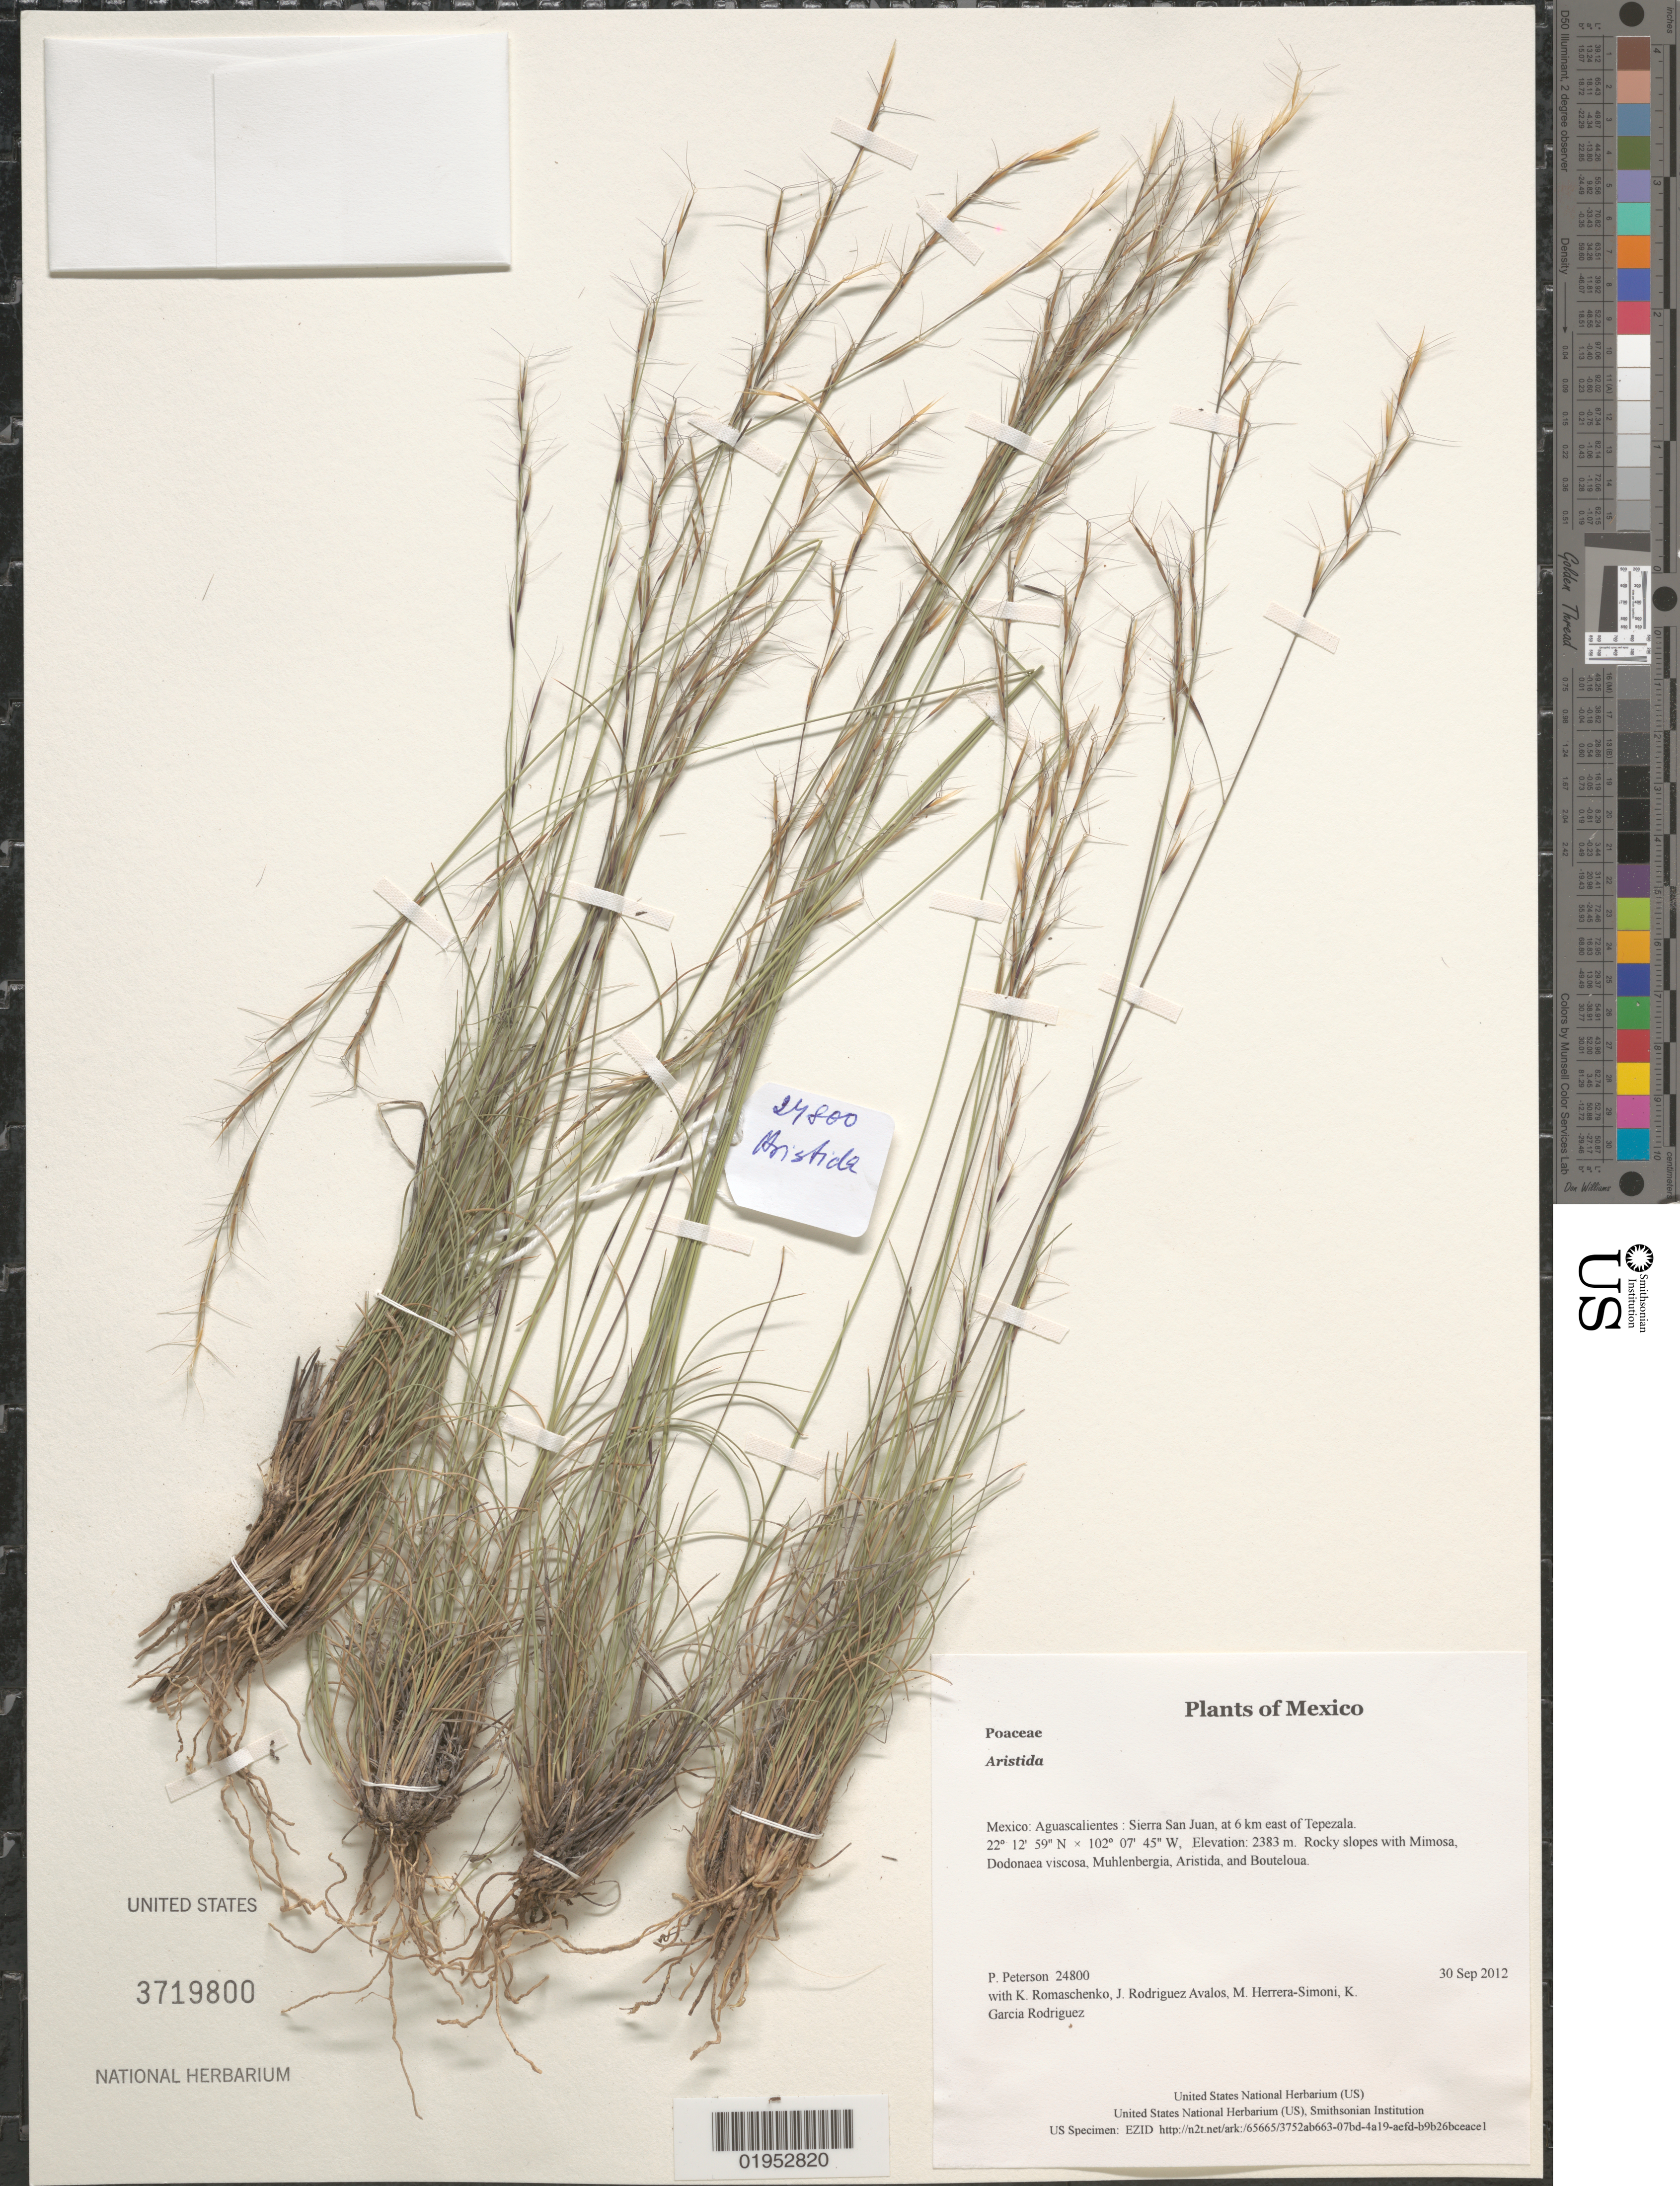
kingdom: Plantae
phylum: Tracheophyta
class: Liliopsida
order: Poales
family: Poaceae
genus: Aristida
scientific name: Aristida sp.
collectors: P. M. Peterson, K. Romaschenko, J. Rodriguez Avalos, M. Herrera-Simoni & K. Garcia Rodriguez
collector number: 24800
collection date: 2012-09-30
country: Mexico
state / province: Aguascalientes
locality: Sierra San Juan, at 6 km east of Tepezala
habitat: Rocky slopes with Mimosa, Dodonaea viscosa, Muhlenbergia, Aristida, and Bouteloua.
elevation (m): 2383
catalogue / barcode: US 3719800